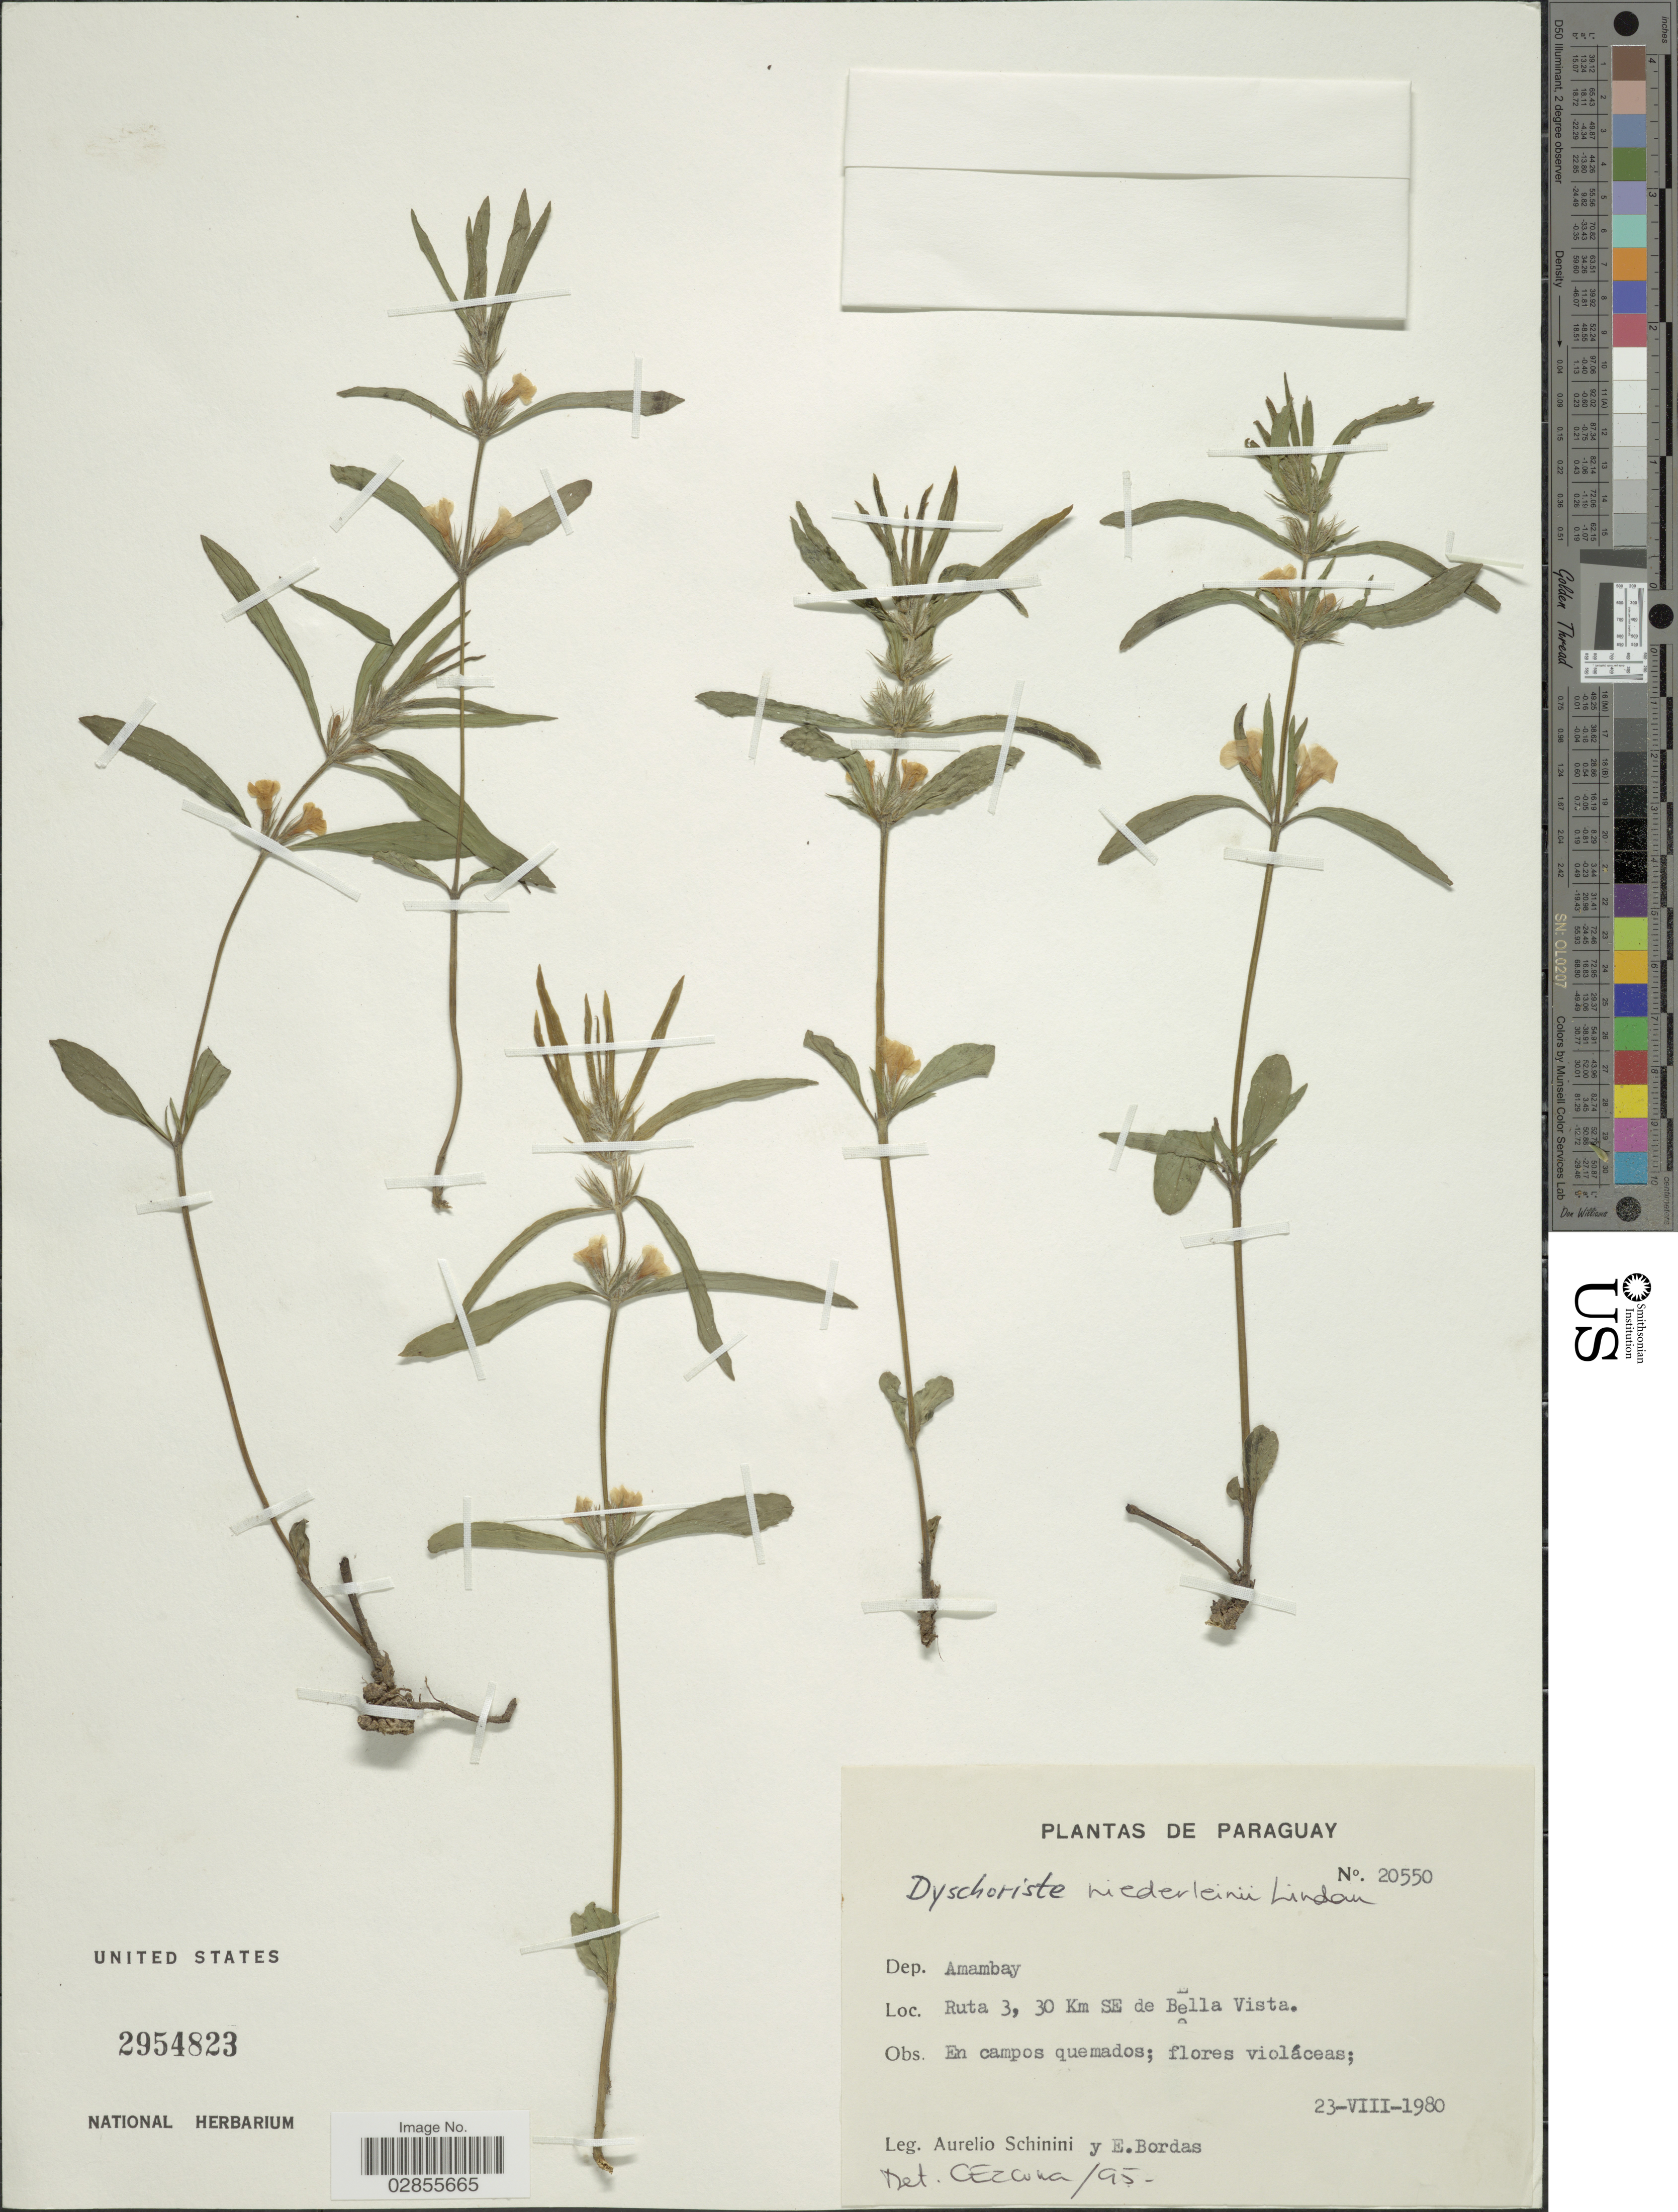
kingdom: Plantae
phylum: Tracheophyta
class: Magnoliopsida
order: Lamiales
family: Acanthaceae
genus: Dyschoriste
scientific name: Dyschoriste lavandulacea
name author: (Nees) Kuntze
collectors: A. Schinini & E. Bordas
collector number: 20550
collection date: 1980-08-23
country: Paraguay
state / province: Amambay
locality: Dep. Amambay. Ruta 3, 30 Km SE de Bella Vista.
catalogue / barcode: US 2954823